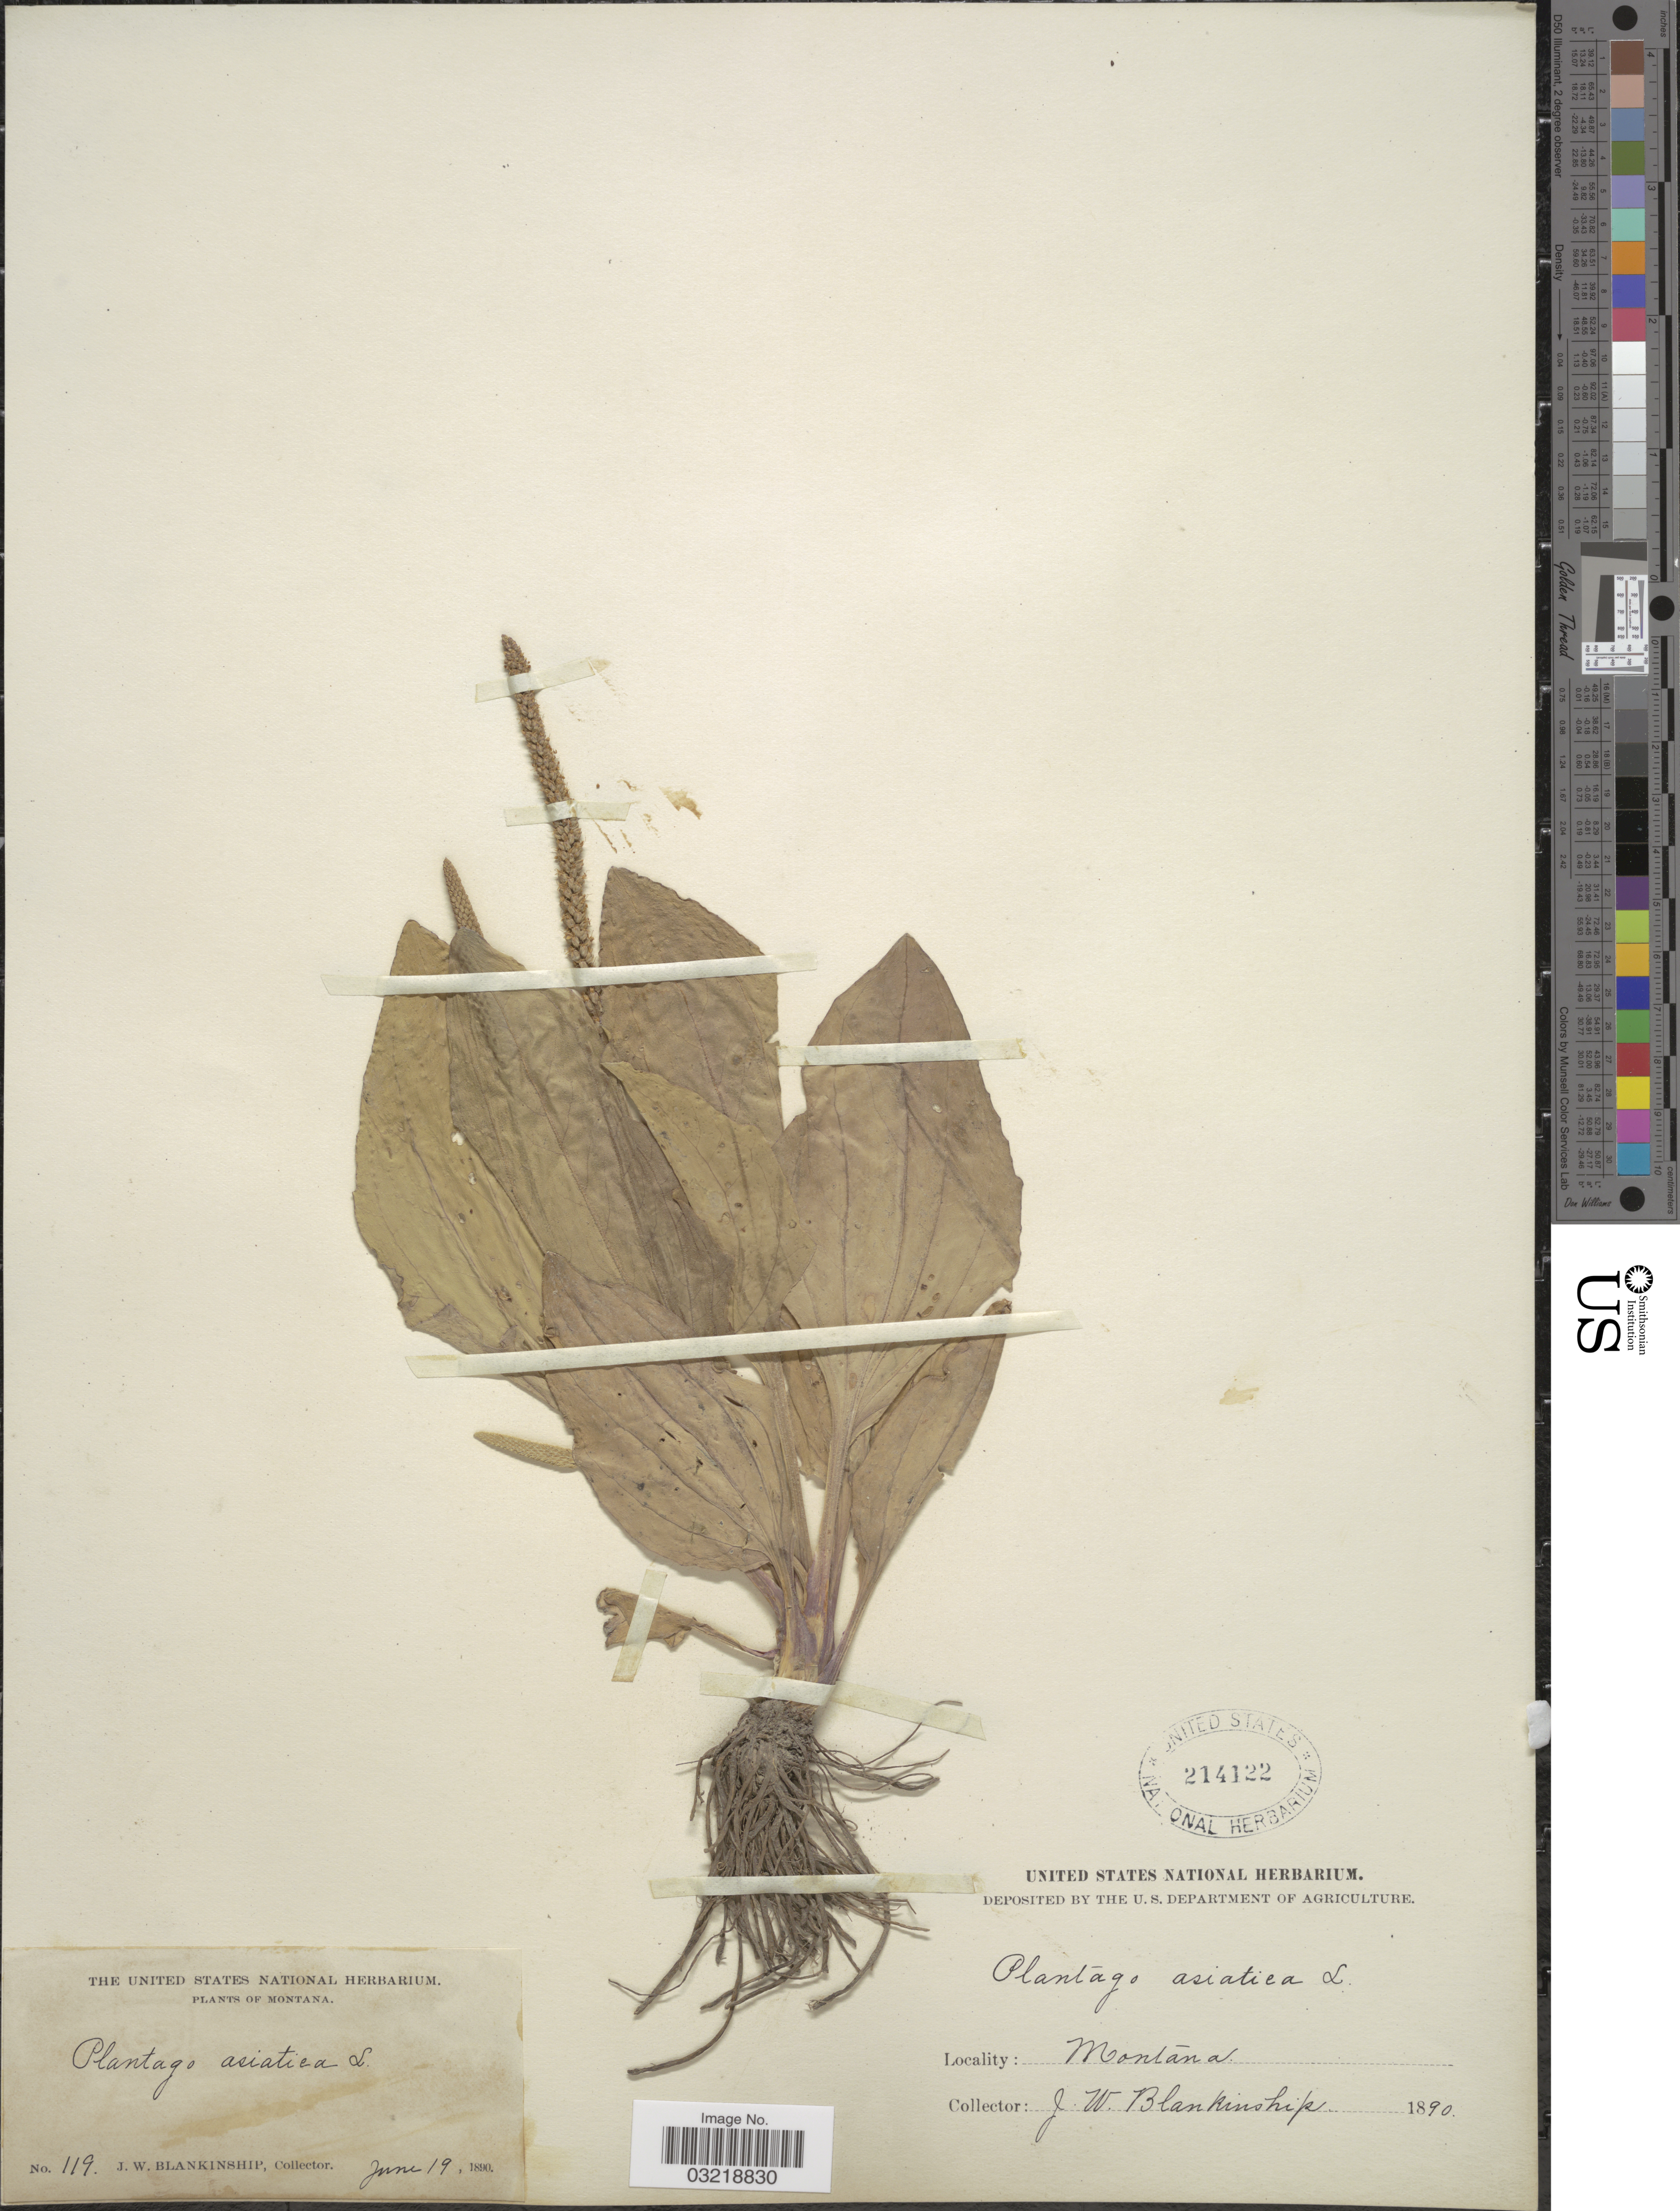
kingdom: Plantae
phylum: Tracheophyta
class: Magnoliopsida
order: Lamiales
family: Plantaginaceae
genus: Plantago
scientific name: Plantago major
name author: L.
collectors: J. W. Blankinship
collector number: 119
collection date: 1890-06-19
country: United States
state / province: Montana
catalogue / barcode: US 214122